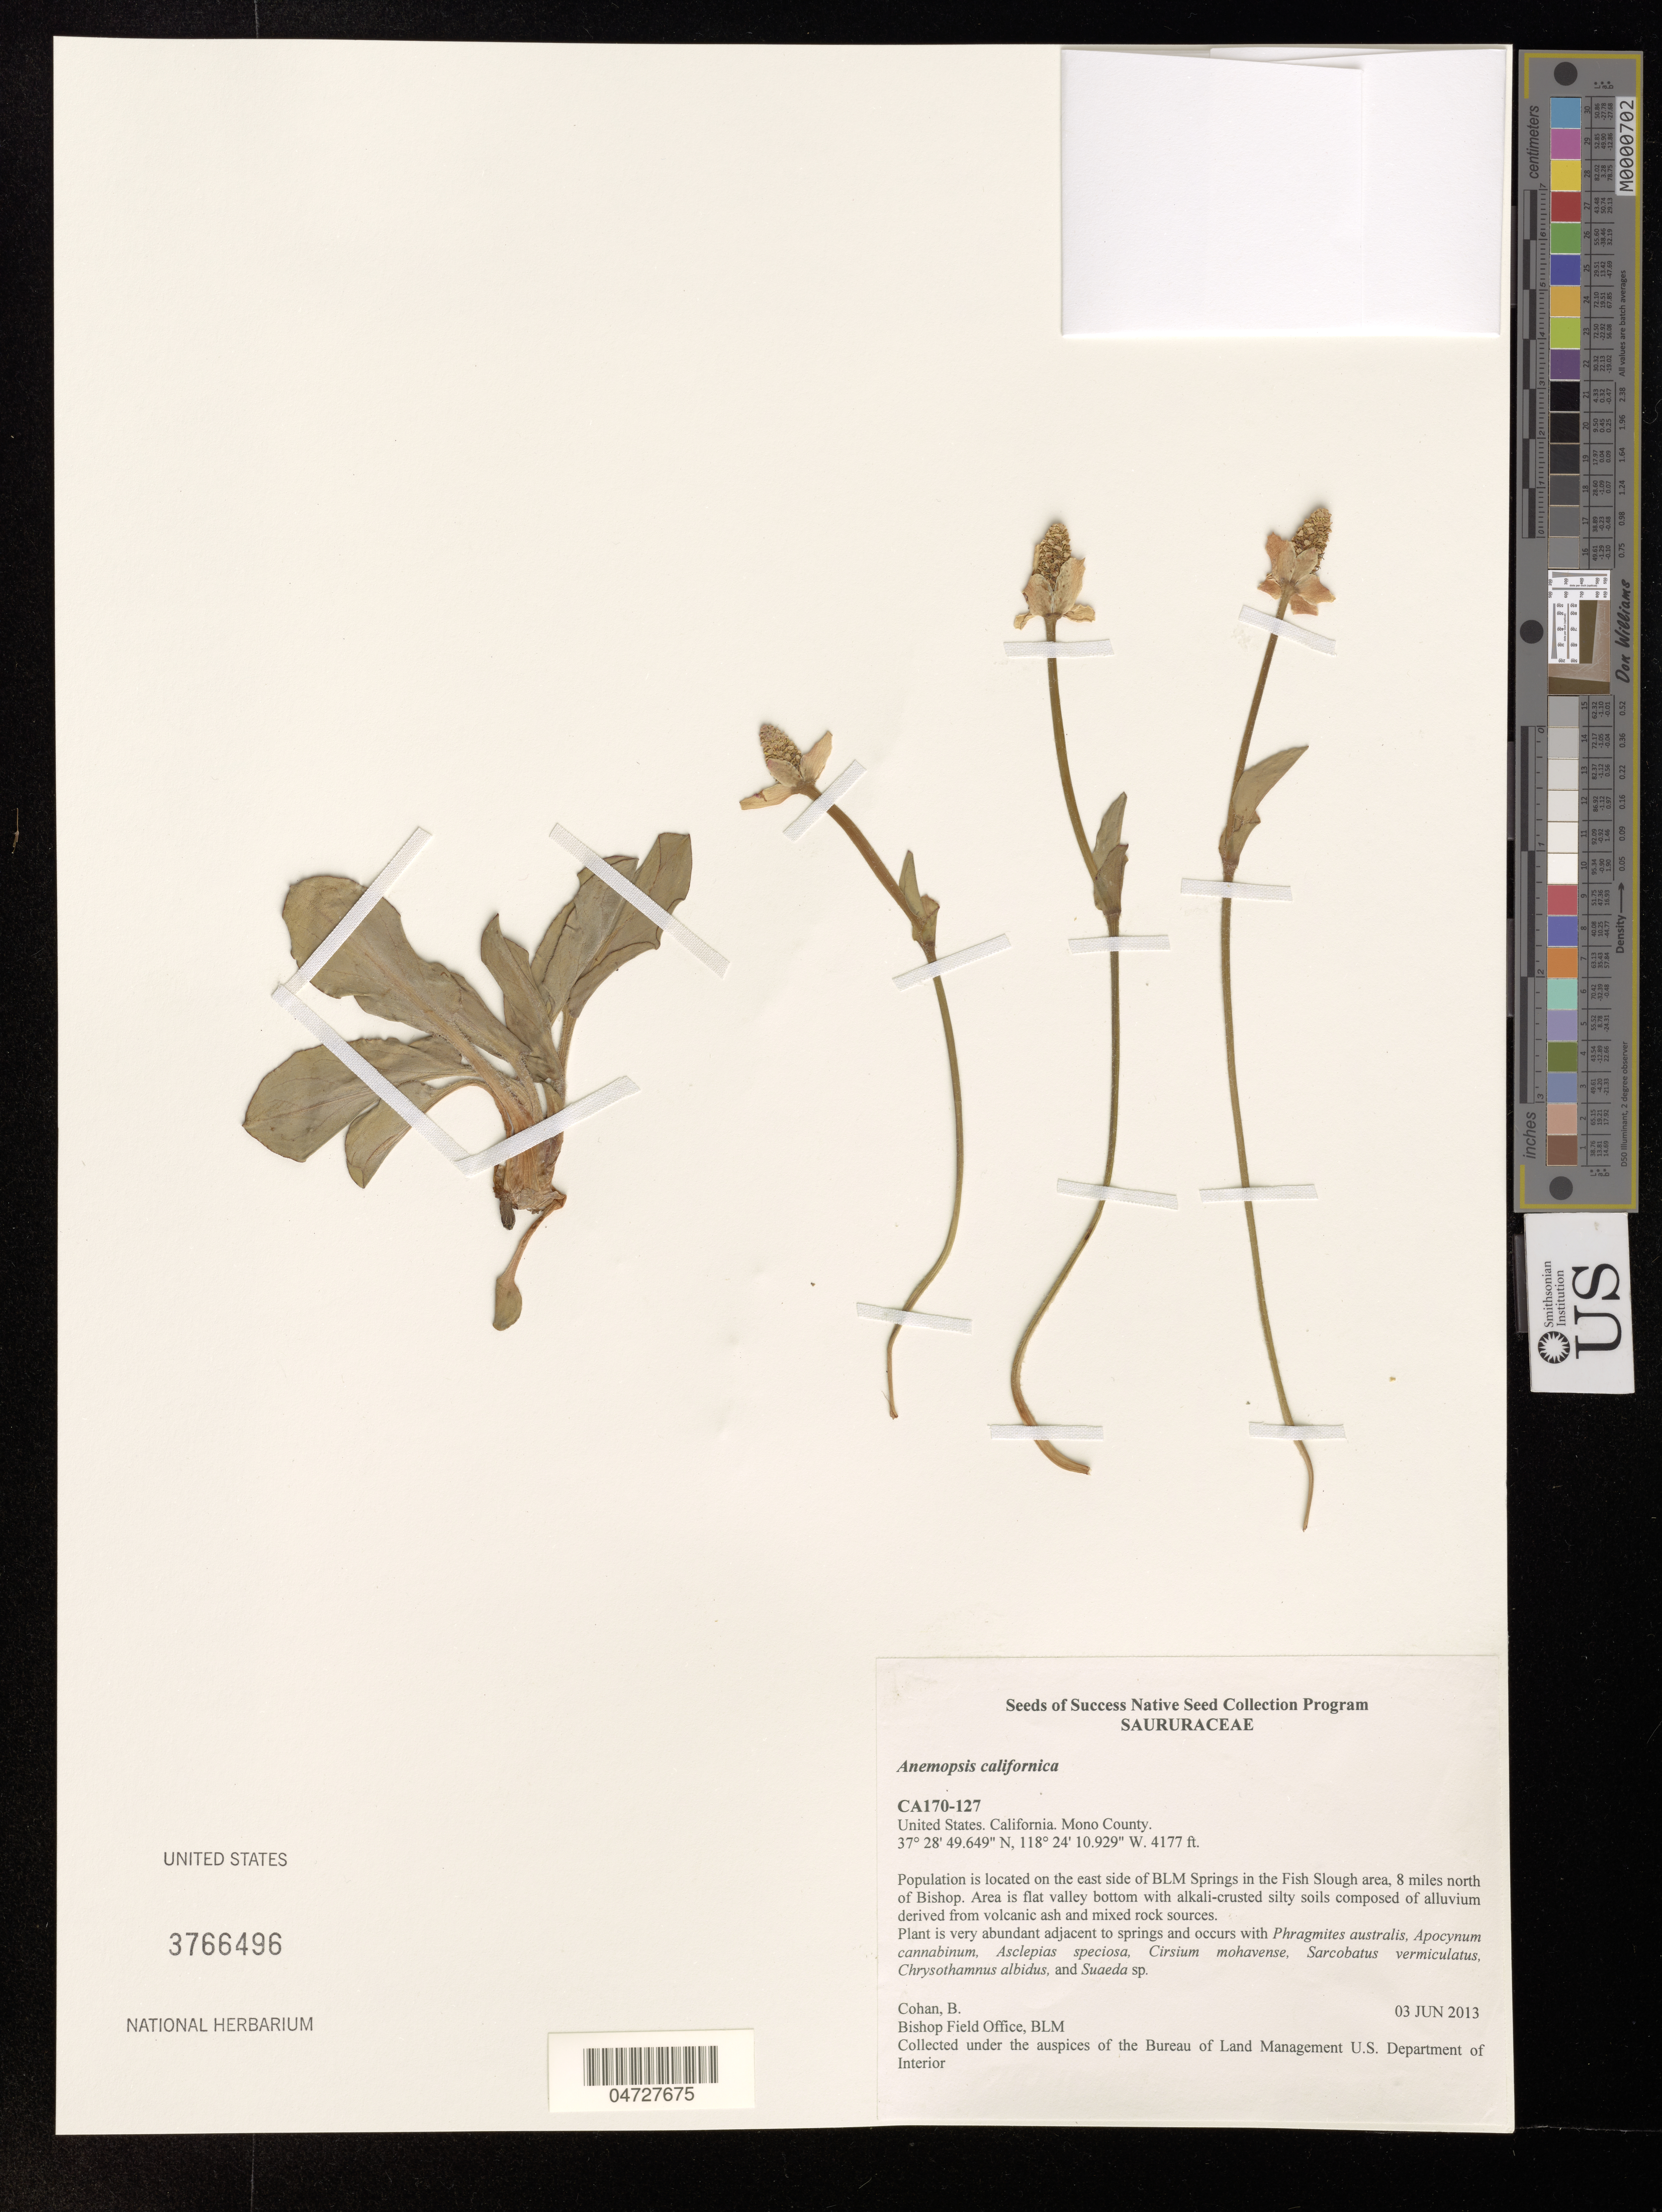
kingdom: Plantae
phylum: Tracheophyta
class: Magnoliopsida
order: Piperales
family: Saururaceae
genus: Anemopsis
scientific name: Anemopsis californica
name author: (Nutt.) Hook. & Arn.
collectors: B. Cohan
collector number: CA170-127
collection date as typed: JUN 3 0013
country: United States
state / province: California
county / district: Mono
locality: Mono County. Population is located on the east side of BLM Springs in the Fish Slough area, 8 miles north of Bishop.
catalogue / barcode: US 3766496